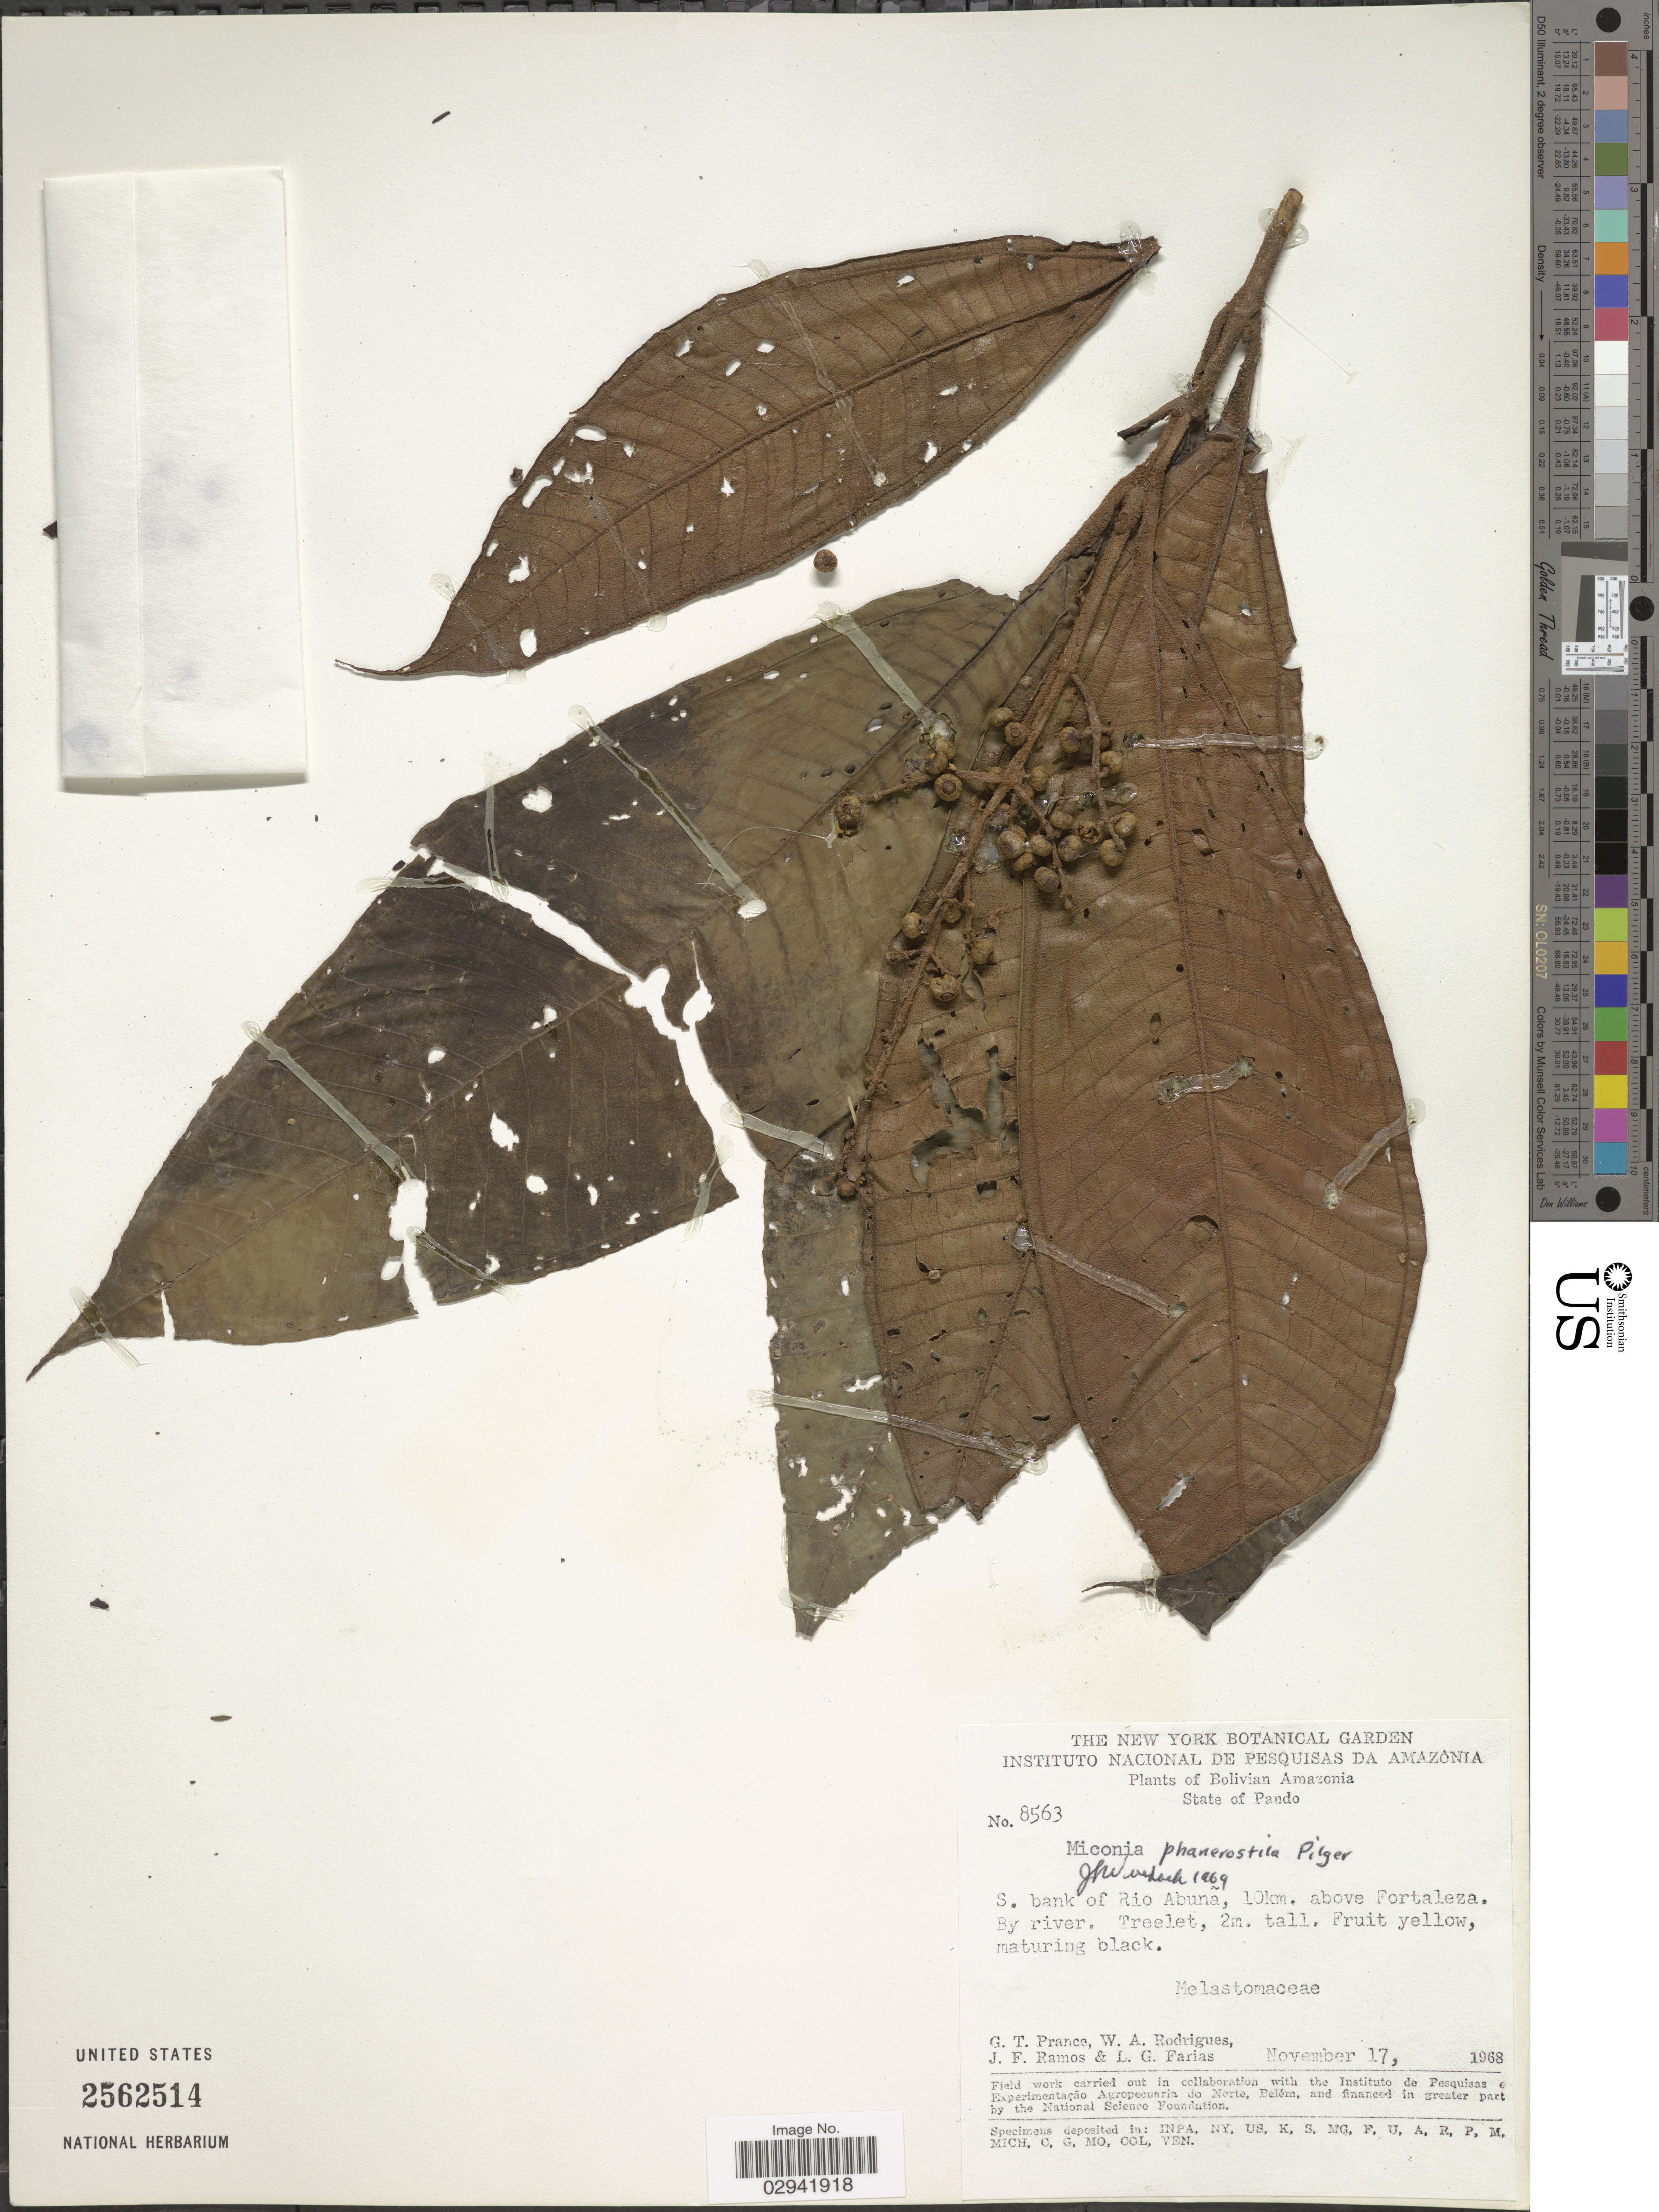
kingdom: Plantae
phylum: Tracheophyta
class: Magnoliopsida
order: Myrtales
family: Melastomataceae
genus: Miconia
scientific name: Miconia phanerostila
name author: Pilg.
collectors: G. T. Prance, W. A. Rodrigues, J. F. Ramos & L. G. Farias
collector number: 8563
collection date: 1968-11-17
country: Bolivia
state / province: Pando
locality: Bolivian Amazonia. S. bank of Rio Abuñ, 10km. above Fortaleza.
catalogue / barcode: US 2562514